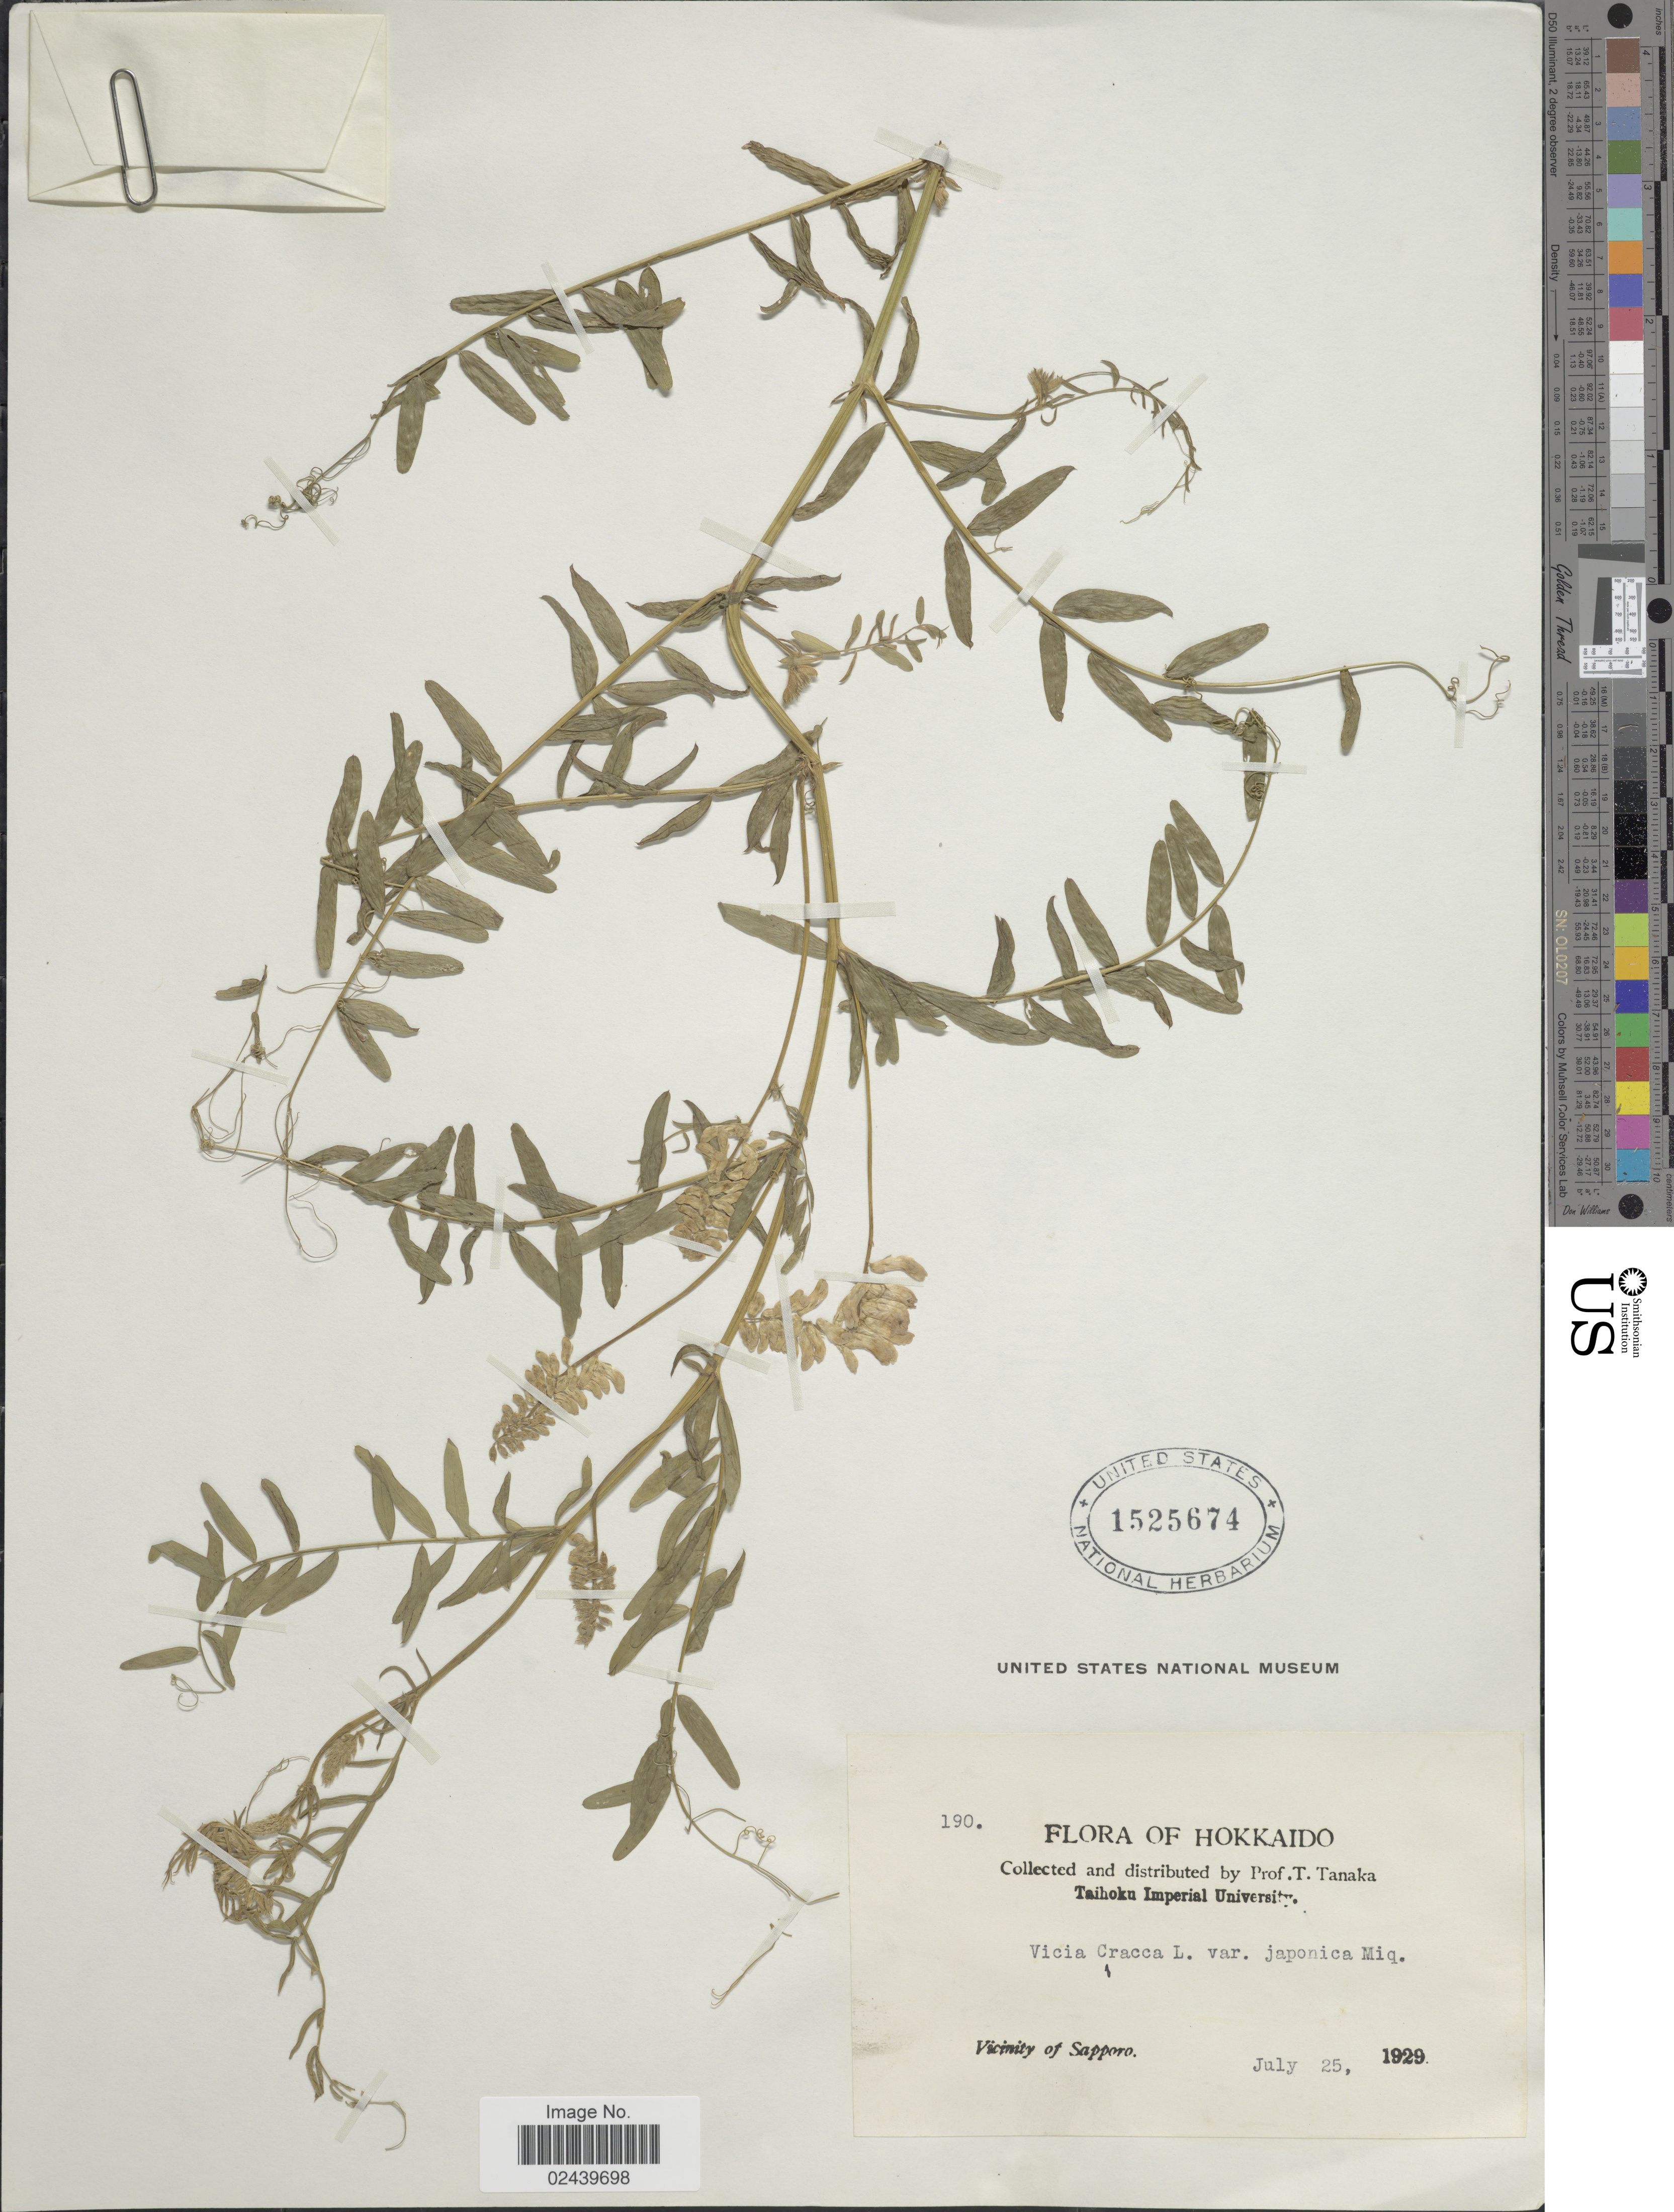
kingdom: Plantae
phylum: Tracheophyta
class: Magnoliopsida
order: Fabales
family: Fabaceae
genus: Vicia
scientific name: Vicia cracca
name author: L.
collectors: T. Tanaka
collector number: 190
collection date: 1929-07-25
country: Japan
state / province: Hokkaidō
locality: Vicinity of Sapporo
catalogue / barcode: US 1525674